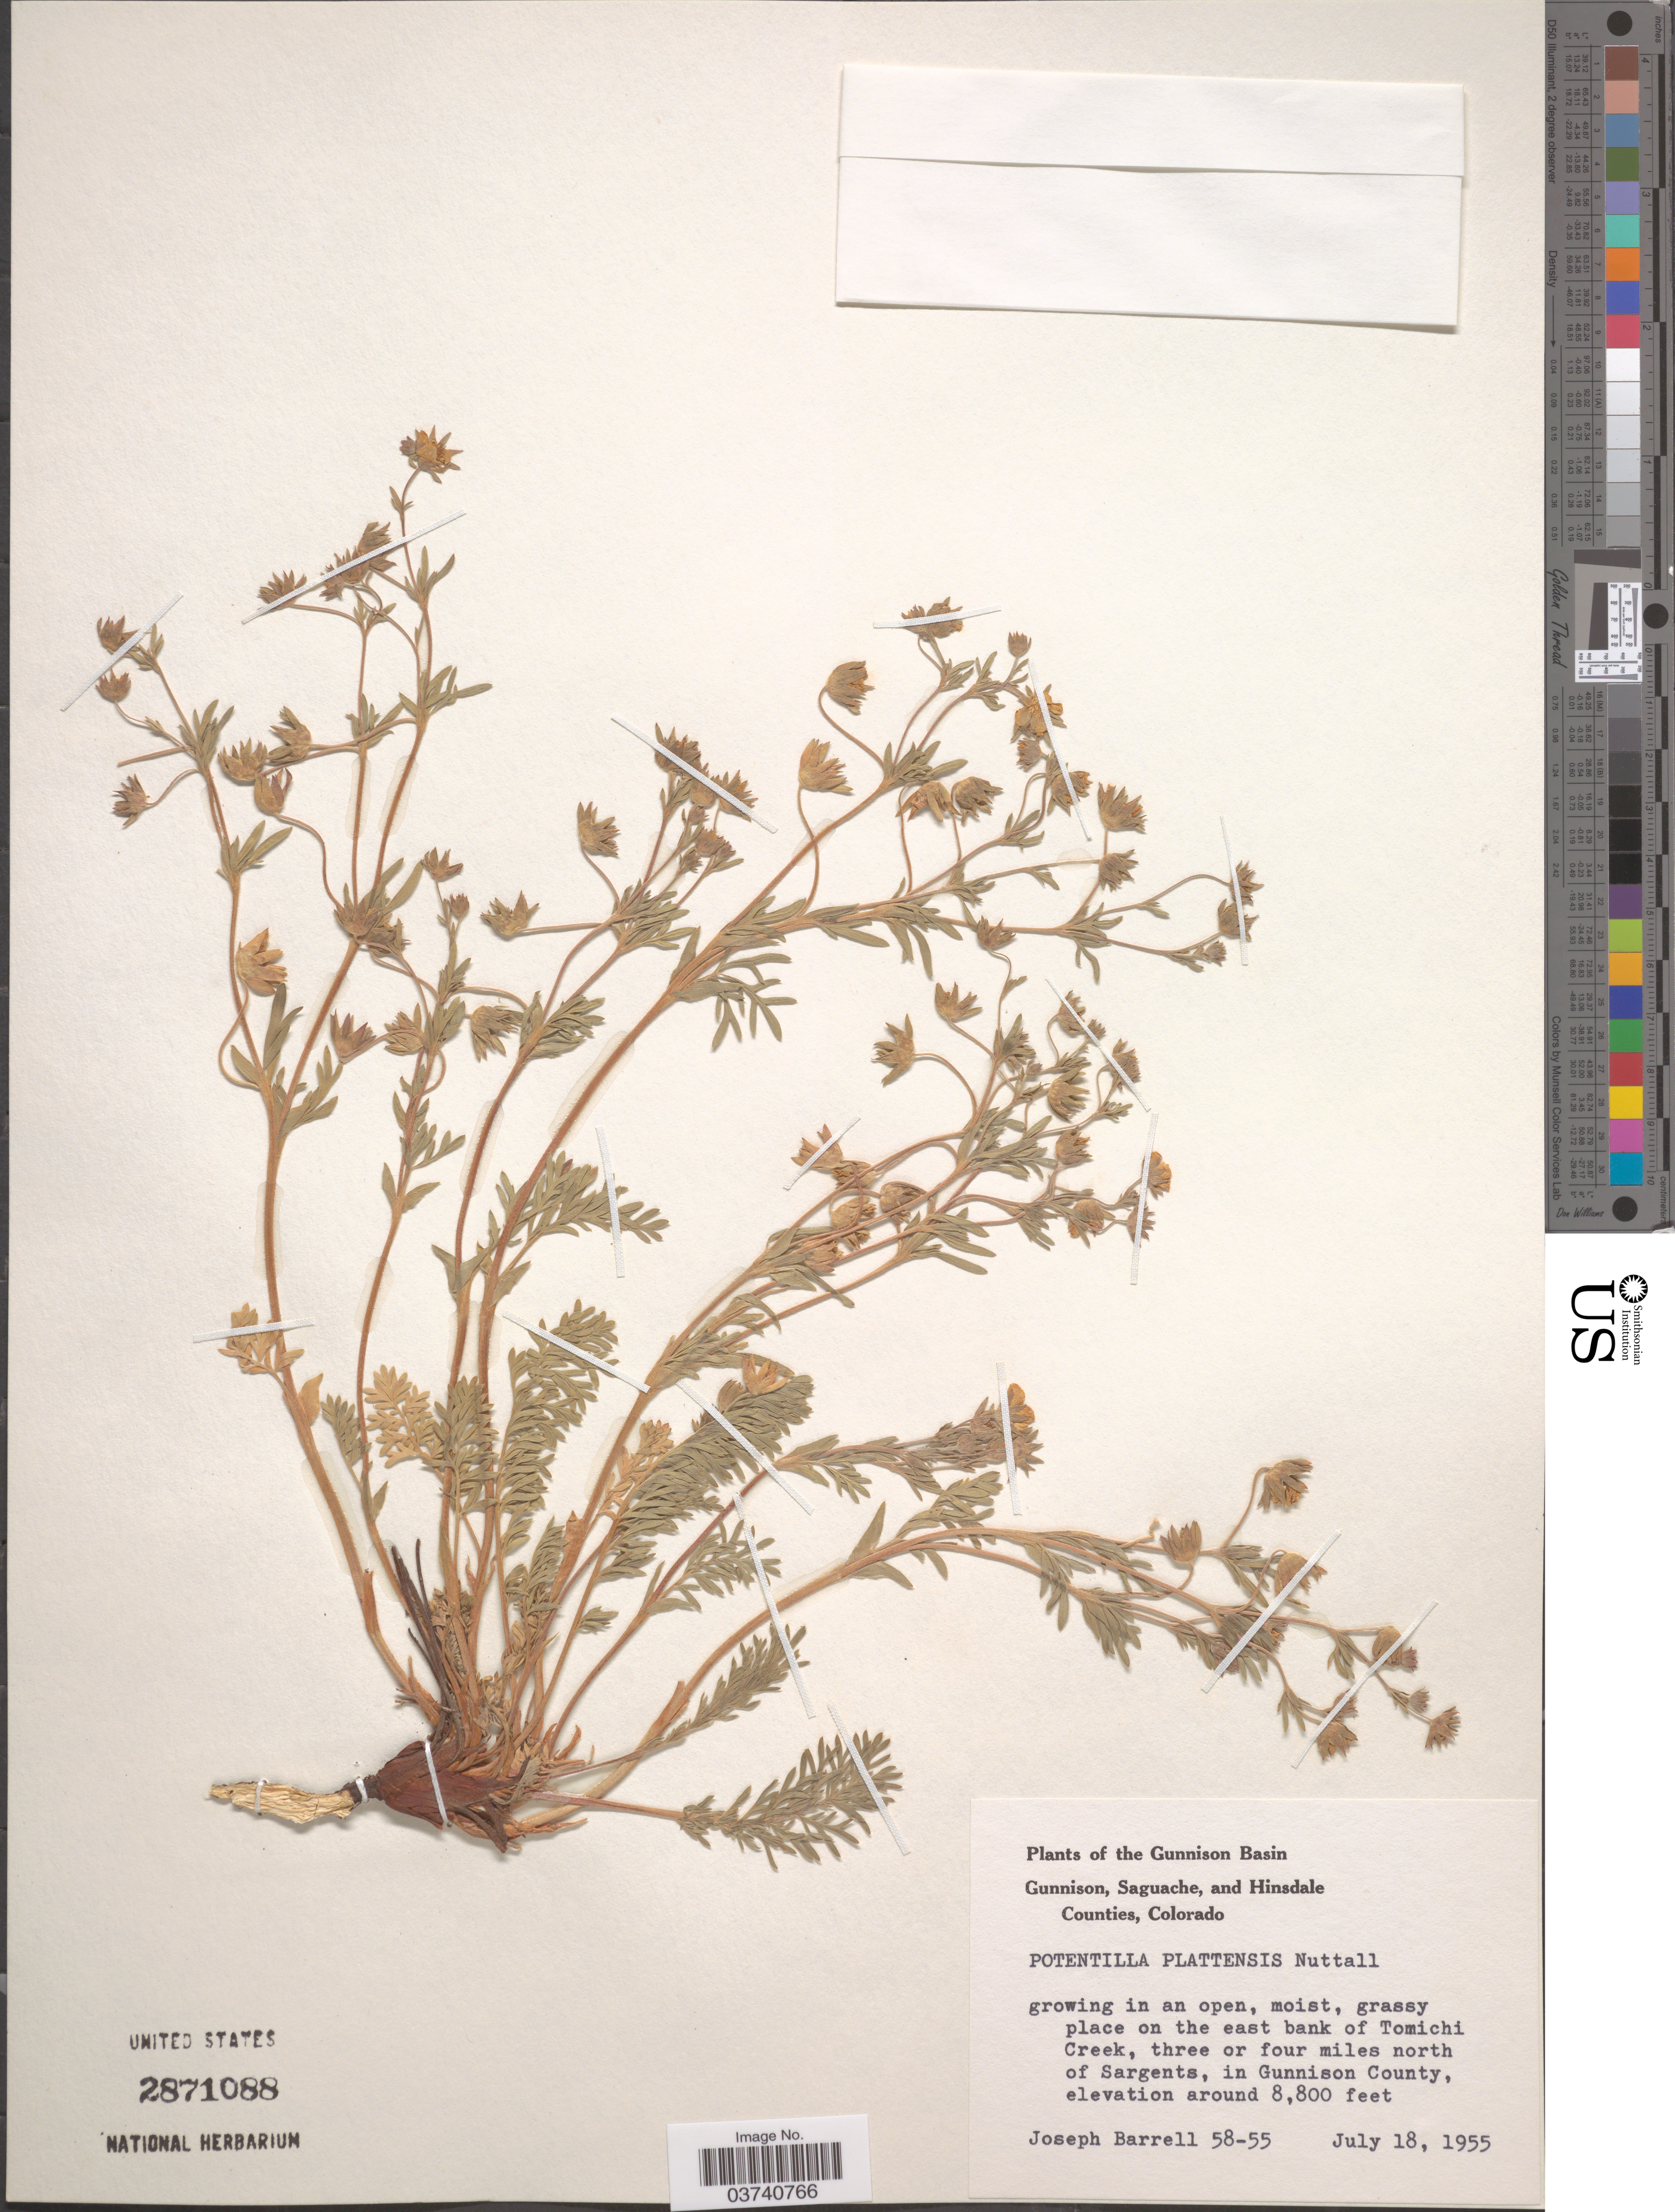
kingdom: Plantae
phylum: Tracheophyta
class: Magnoliopsida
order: Rosales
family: Rosaceae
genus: Potentilla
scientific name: Potentilla plattensis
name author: Nutt.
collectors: J. Barrell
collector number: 58-55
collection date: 1955-07-18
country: United States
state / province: Colorado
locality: The Gunnison Basin. On the east bank of Tomichi Creek, three or four miles north of Sargents, in Gunnison County.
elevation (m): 2682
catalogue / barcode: US 2871088